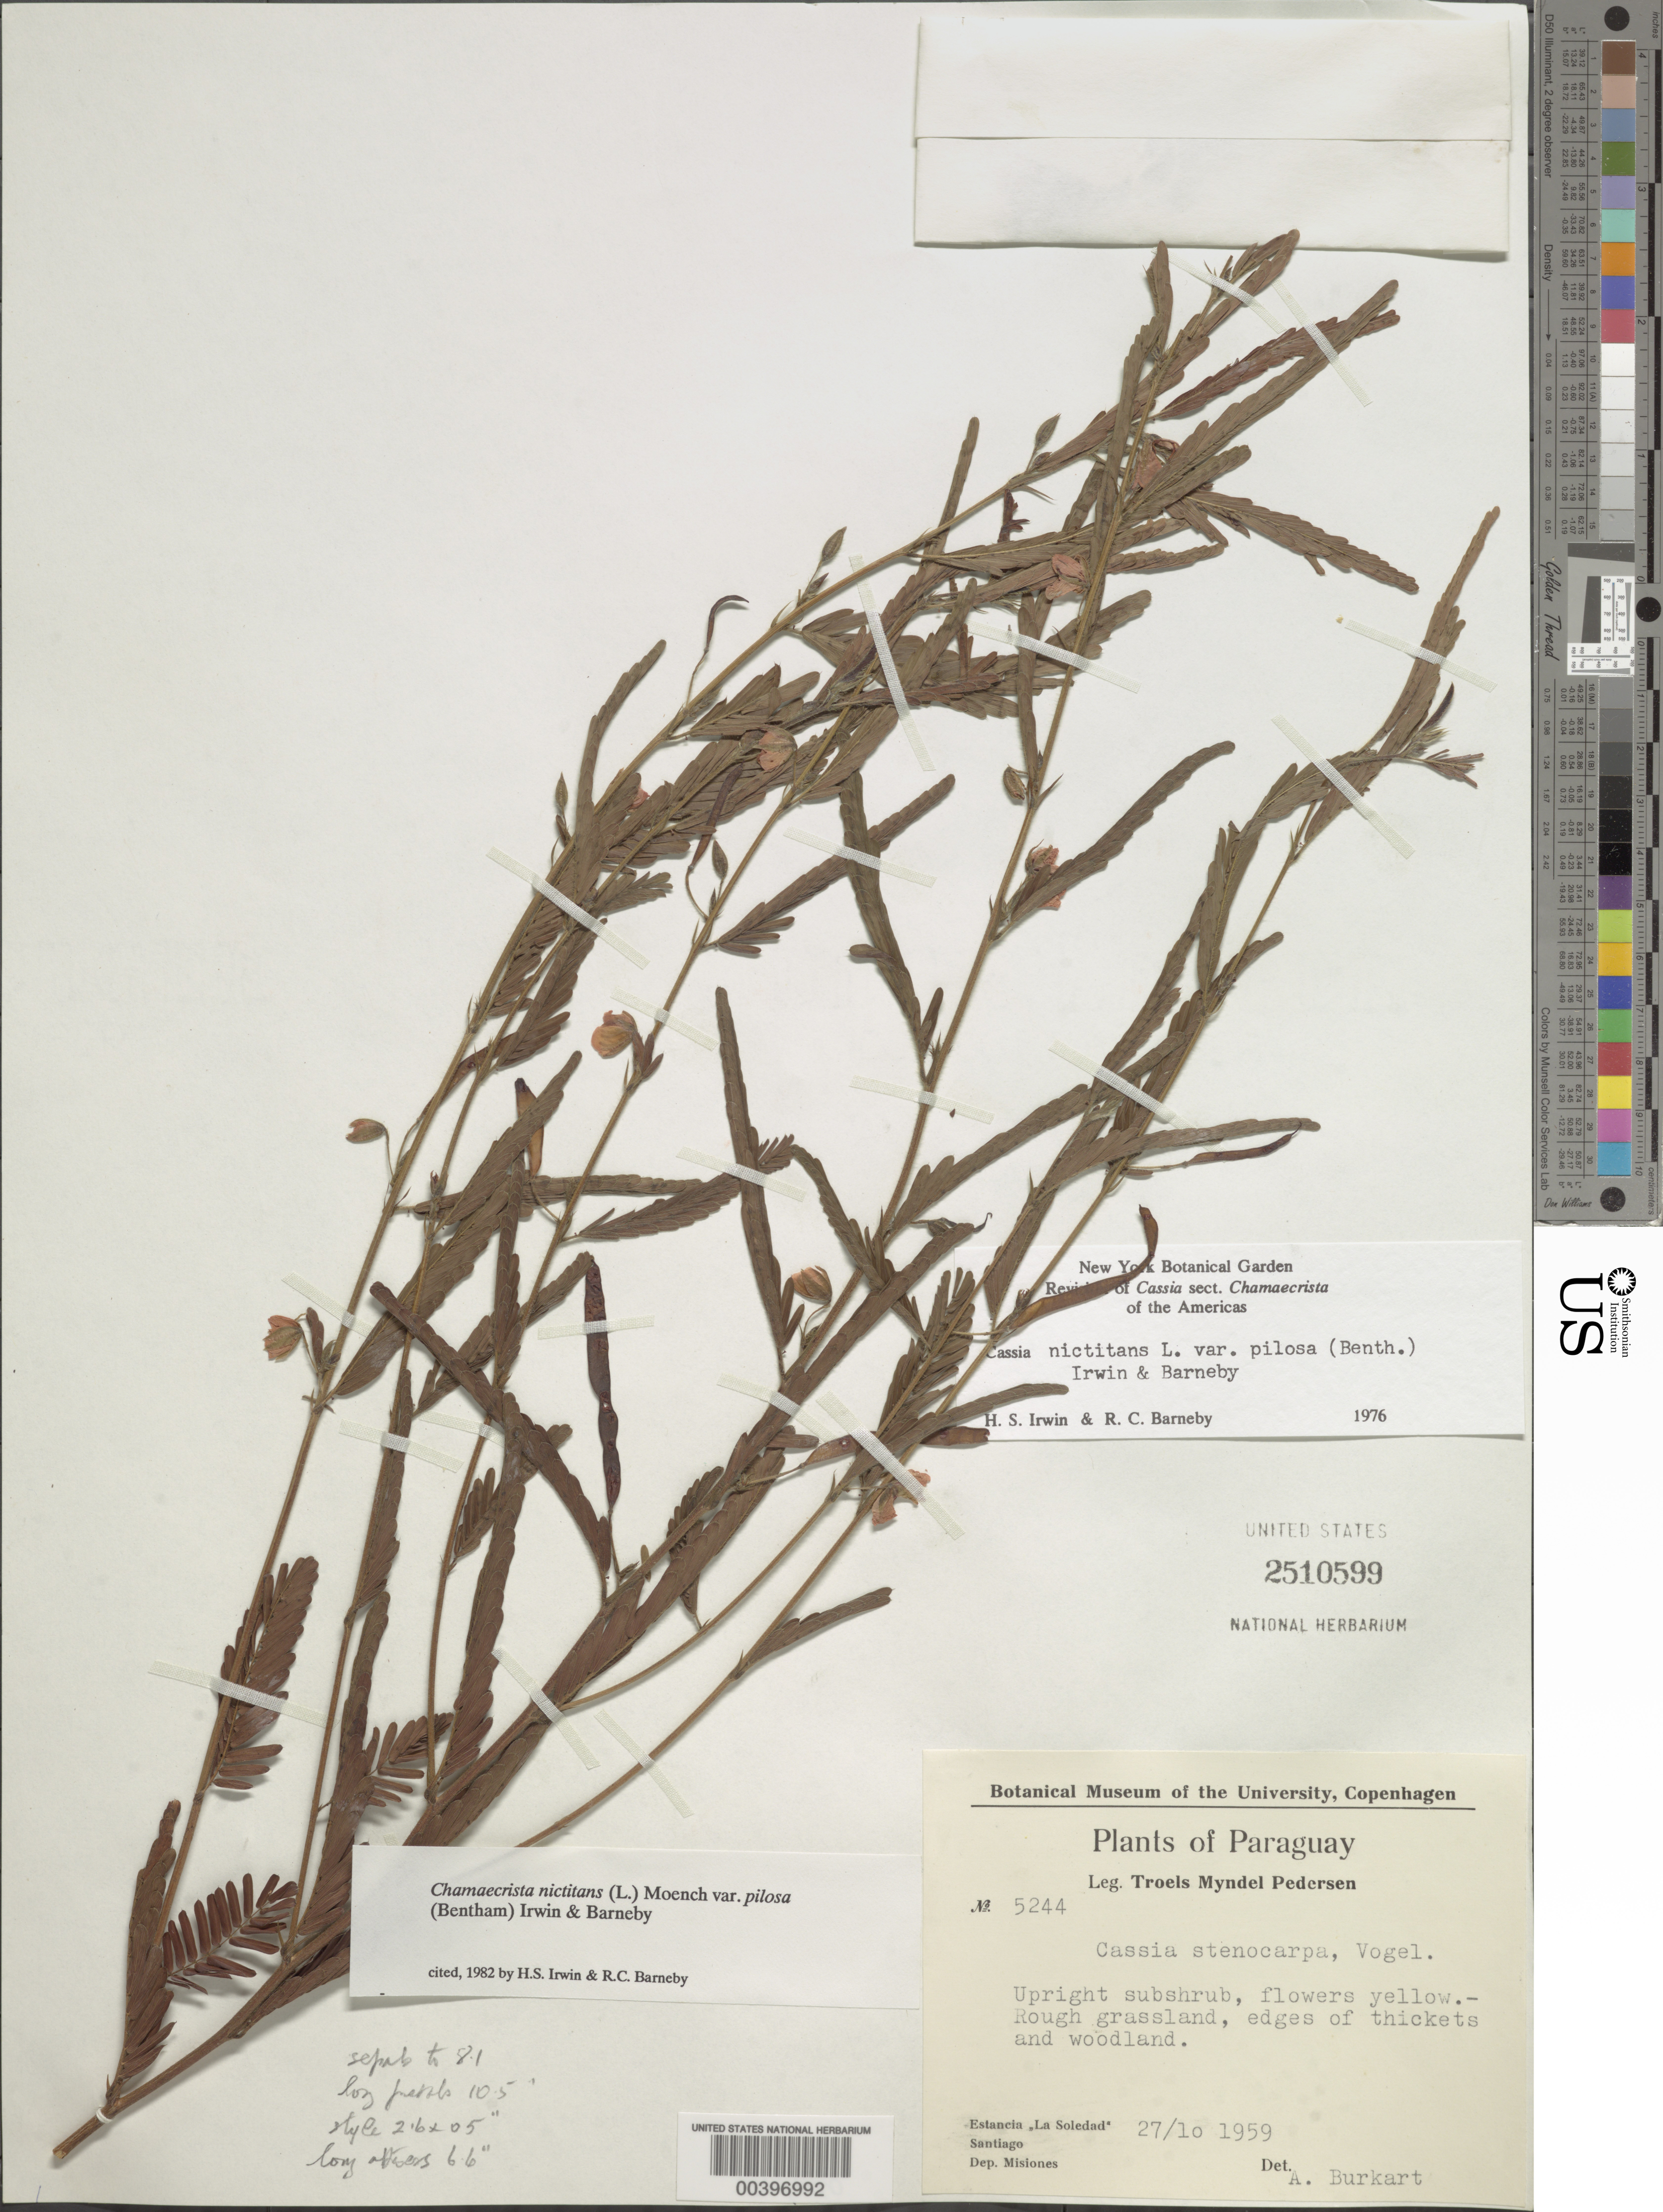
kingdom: Plantae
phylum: Tracheophyta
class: Magnoliopsida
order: Fabales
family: Fabaceae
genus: Chamaecrista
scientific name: Chamaecrista nictitans var. pilosa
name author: (Benth.) H.S. Irwin & Barneby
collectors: T. M. Pedersen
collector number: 5244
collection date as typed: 27 Oct 1959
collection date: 1959-10-27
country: Paraguay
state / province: Misiones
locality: Estancia "la soledad"; santiago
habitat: Edges of thickets and woodland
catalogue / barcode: US 2510599